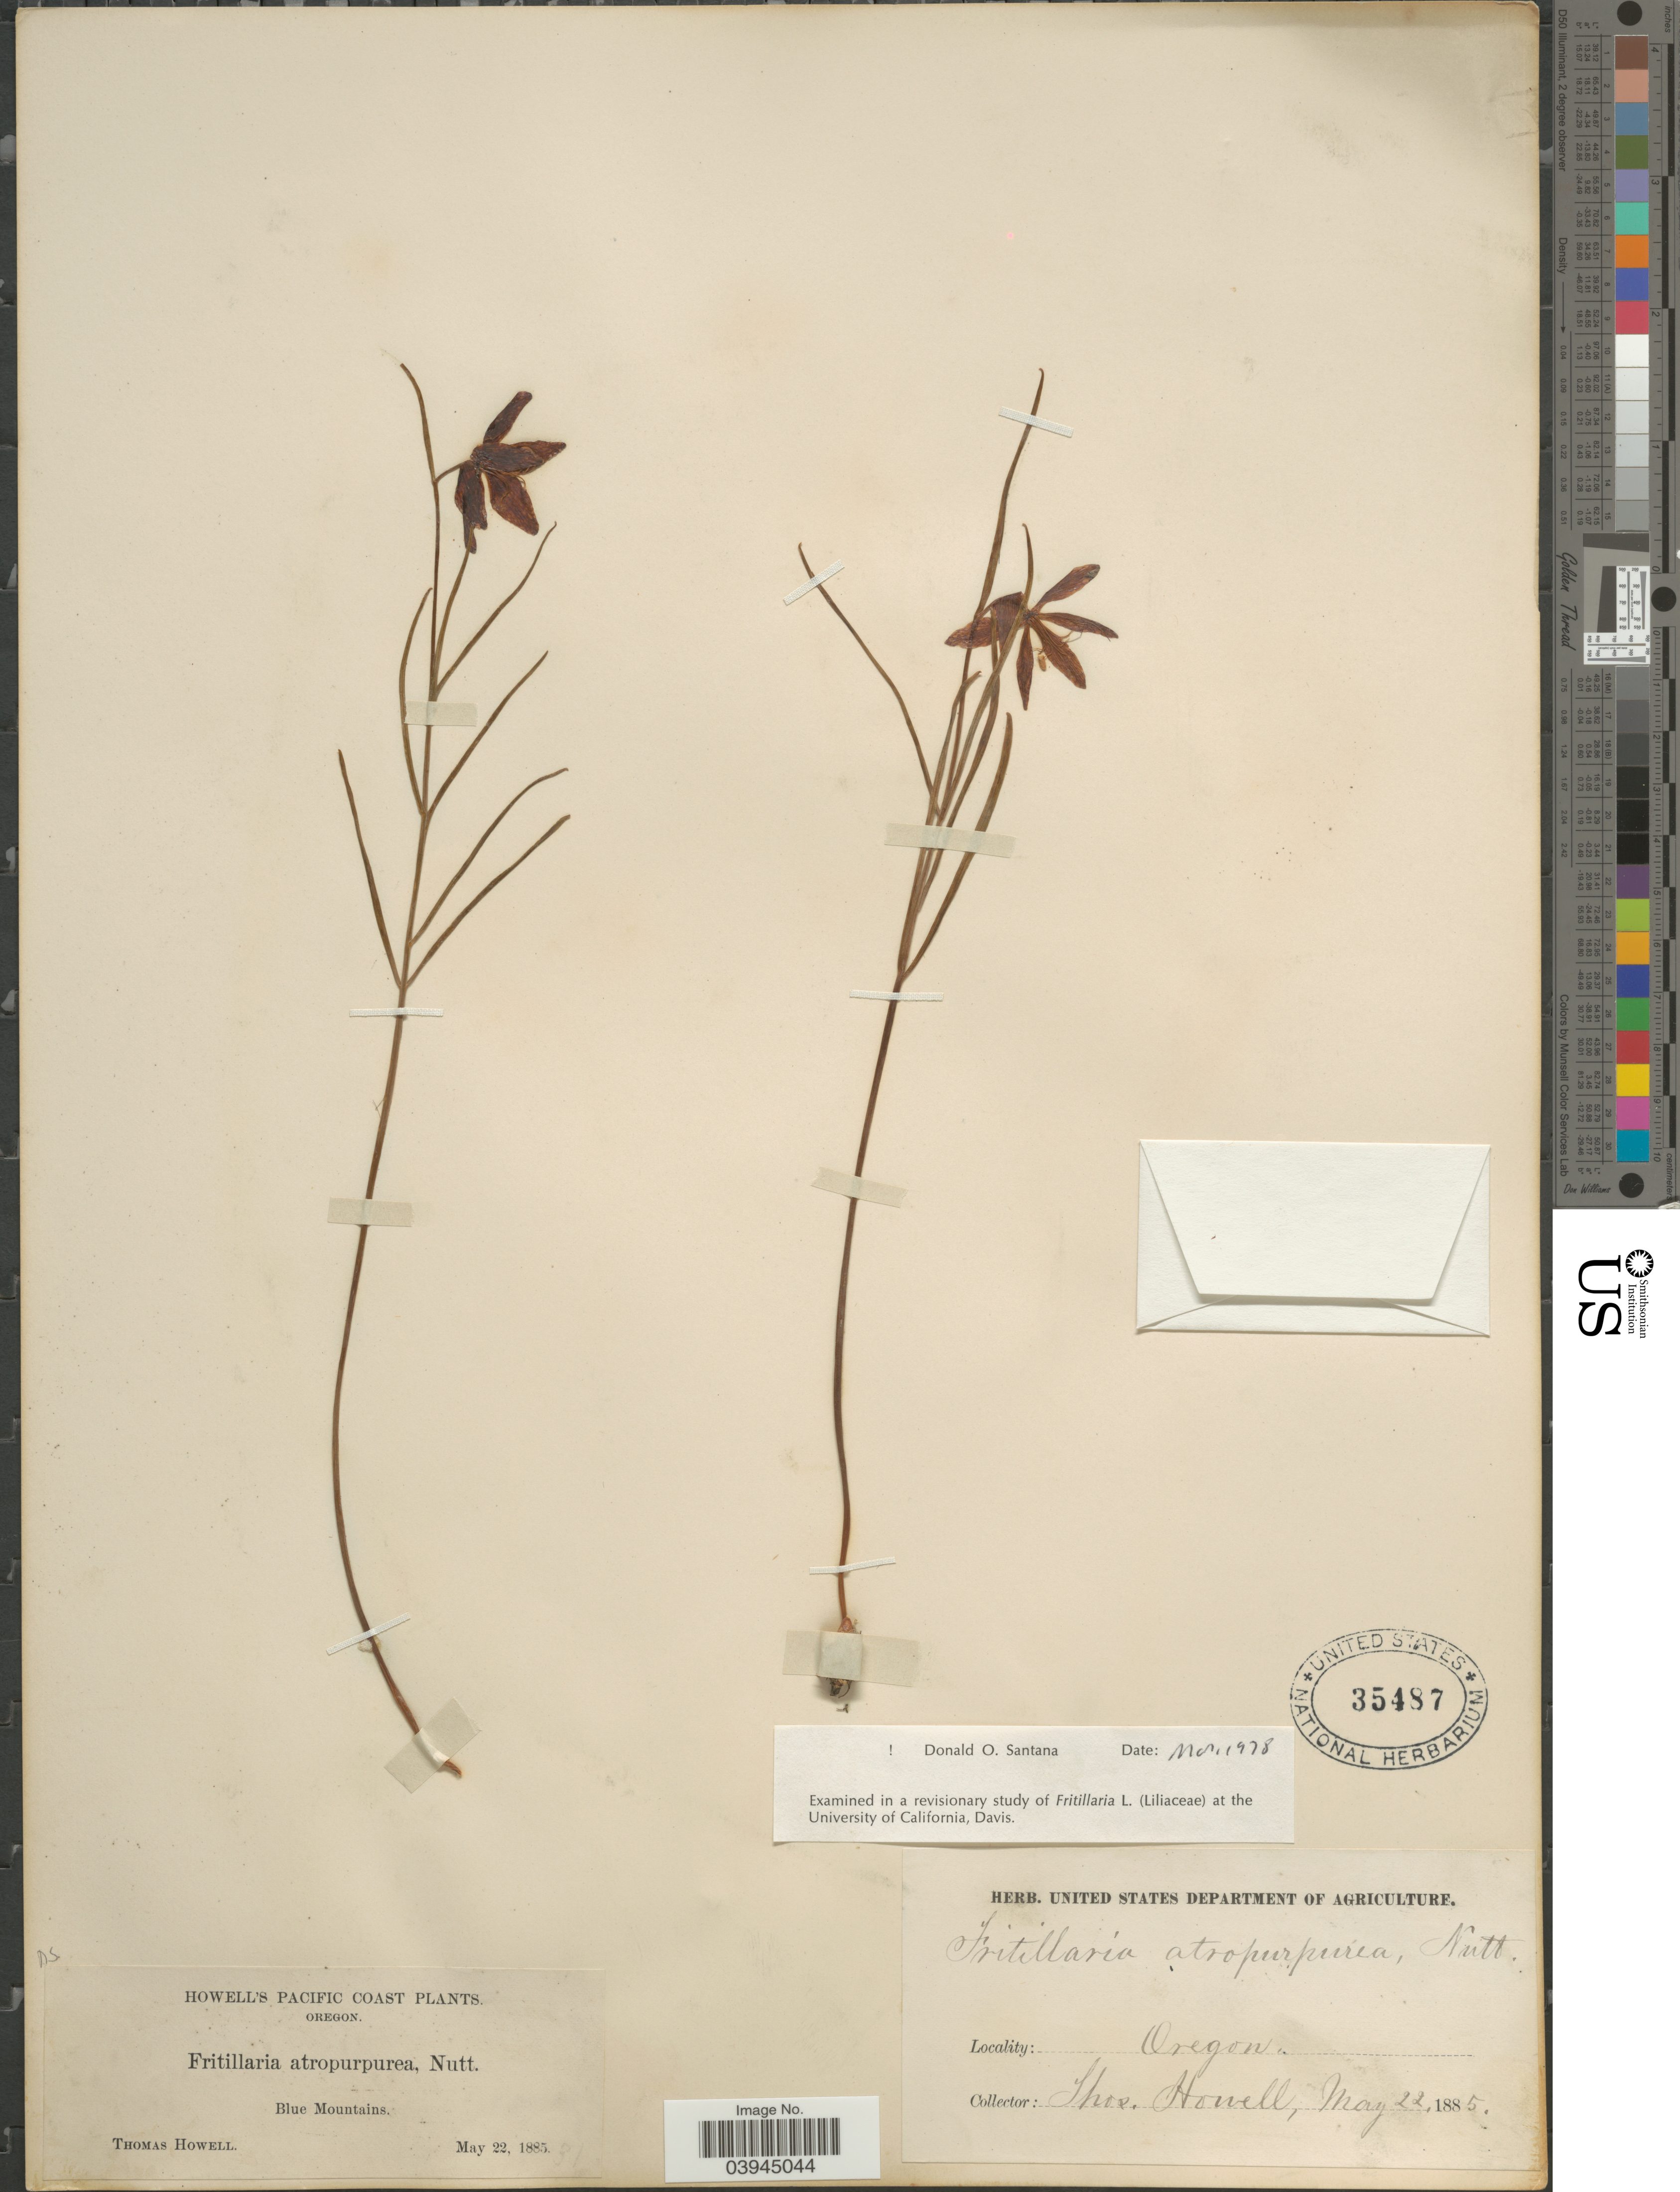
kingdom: Plantae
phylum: Tracheophyta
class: Liliopsida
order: Liliales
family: Liliaceae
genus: Fritillaria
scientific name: Fritillaria atropurpurea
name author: Nutt.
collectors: T. Howell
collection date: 1885-05-22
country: United States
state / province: Oregon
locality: Pacific Coast. Blue Mountains.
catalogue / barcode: US 35487